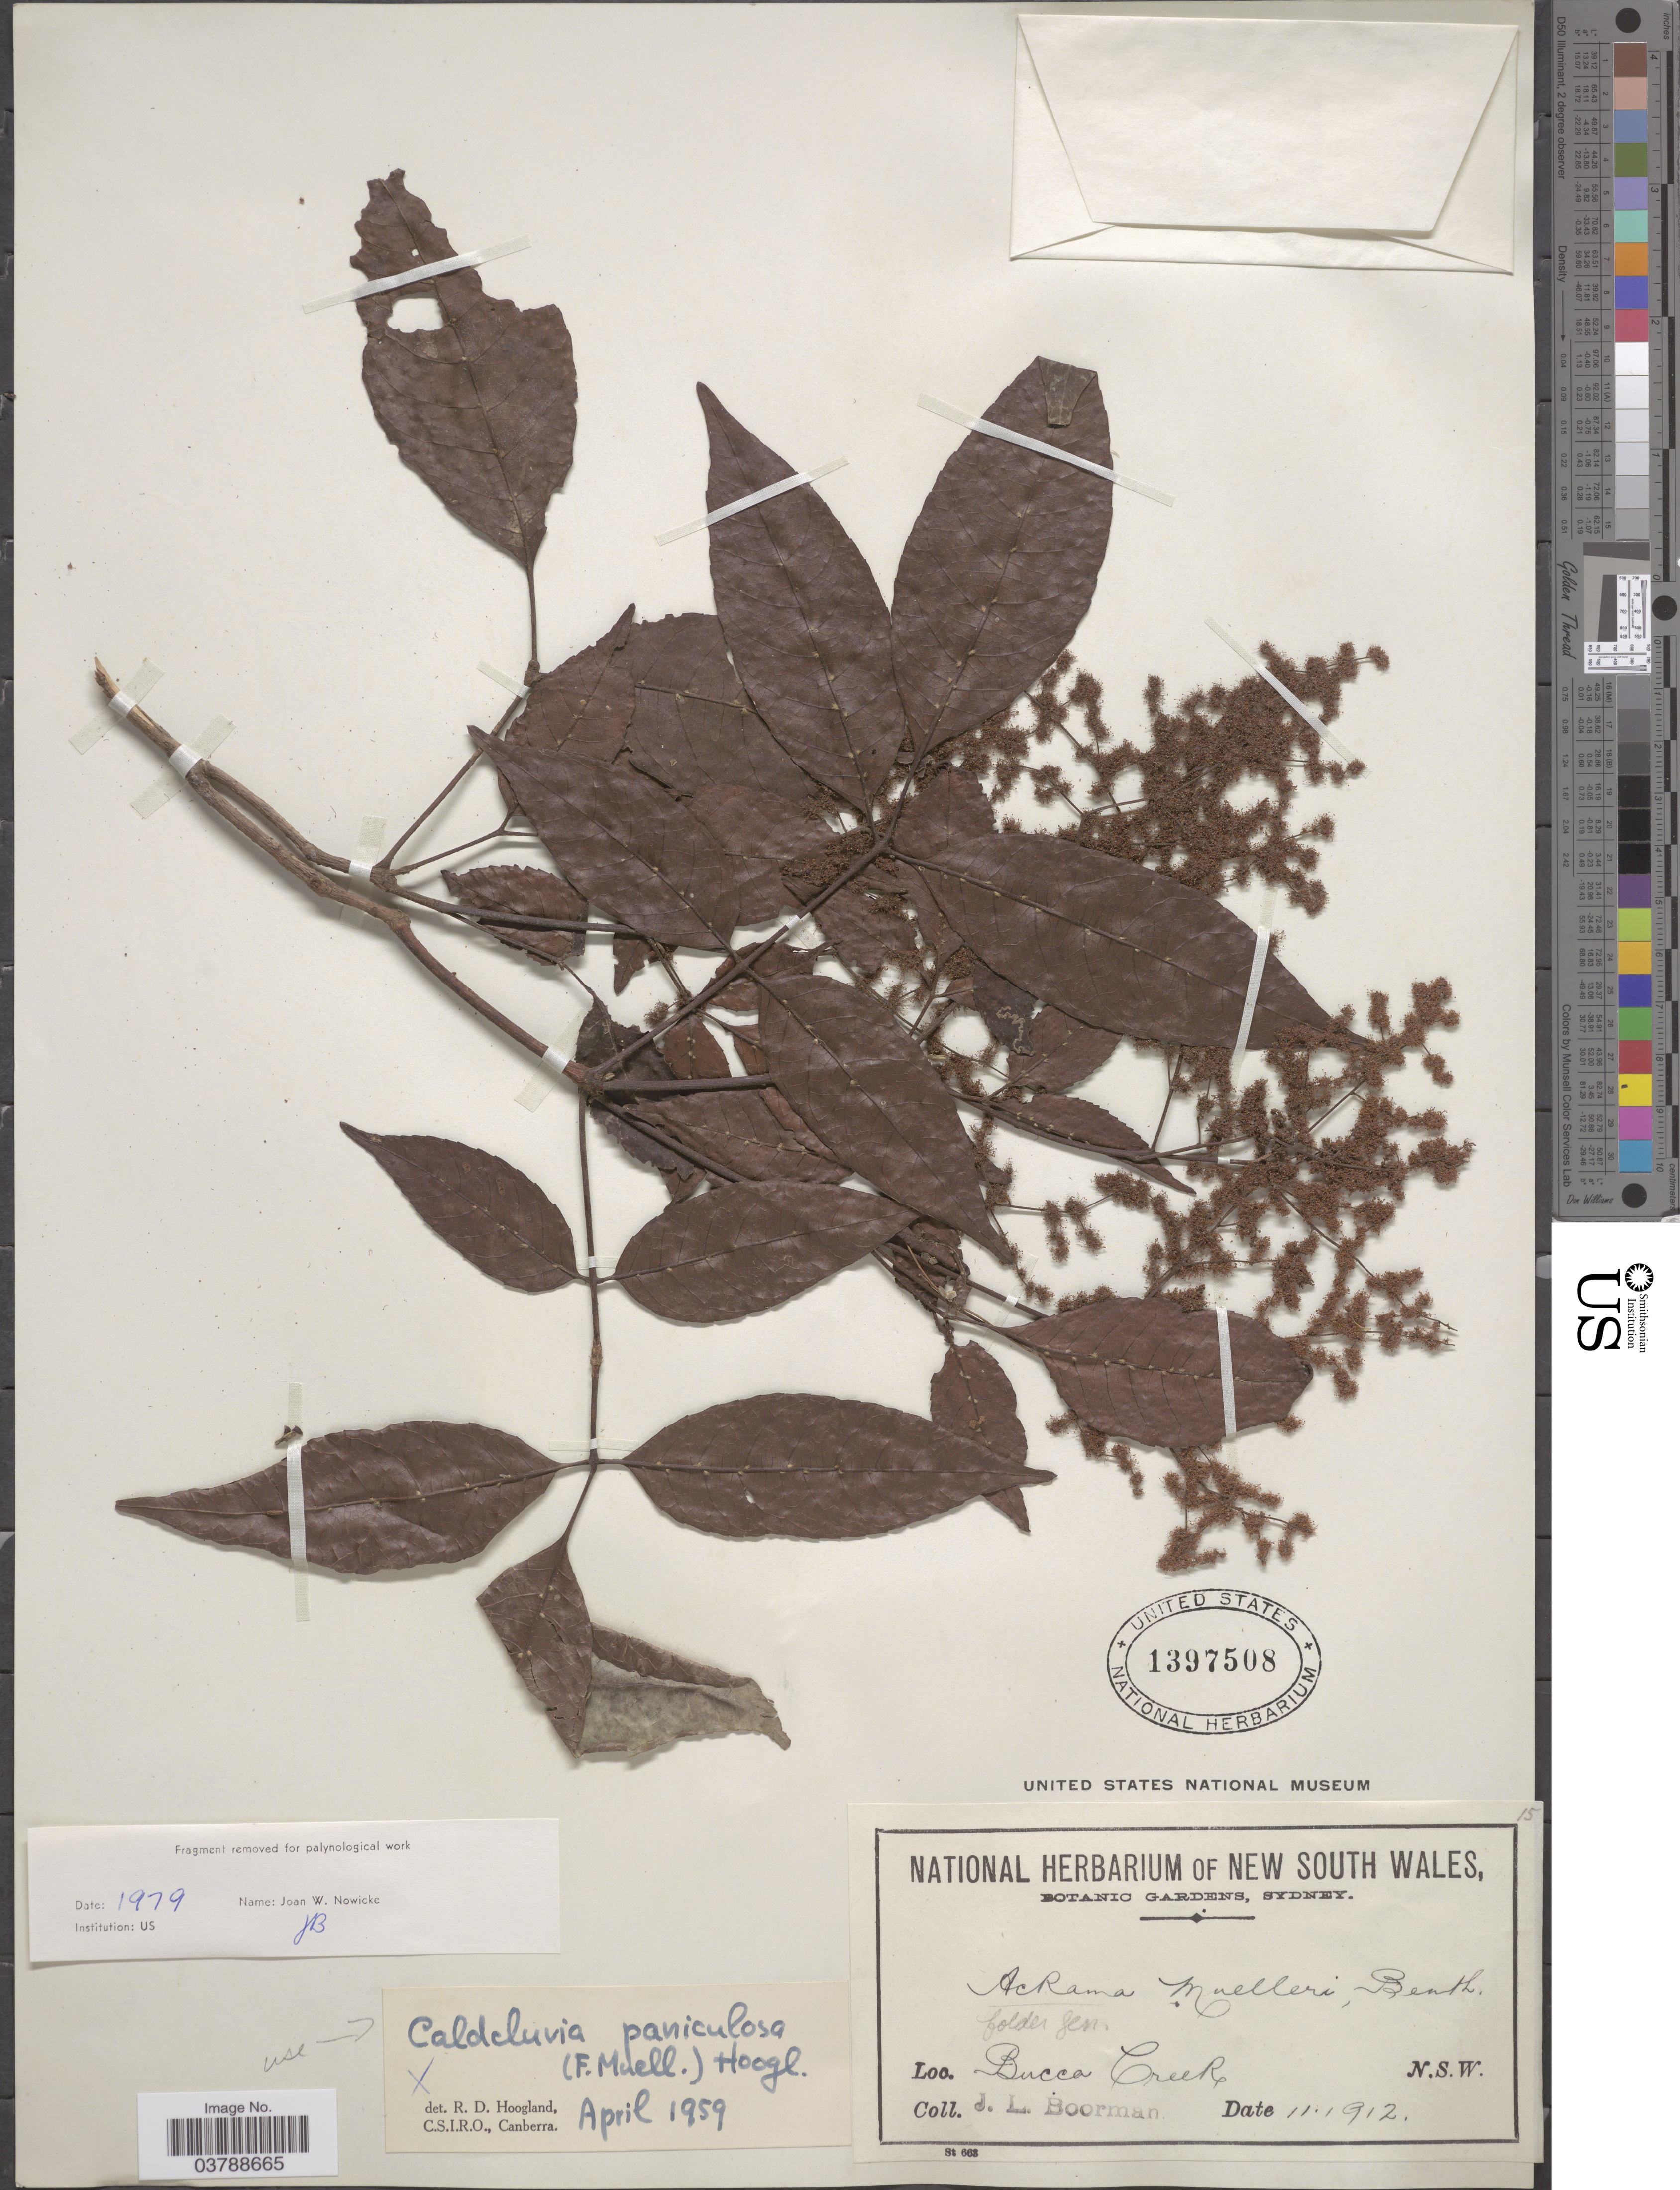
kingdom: Plantae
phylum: Tracheophyta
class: Magnoliopsida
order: Oxalidales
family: Cunoniaceae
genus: Caldcluvia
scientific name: Caldcluvia paniculosa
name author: Hoogland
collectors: J. Boorman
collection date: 1912-11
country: Australia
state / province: New South Wales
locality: Bucca Creek.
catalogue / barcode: US 1397508